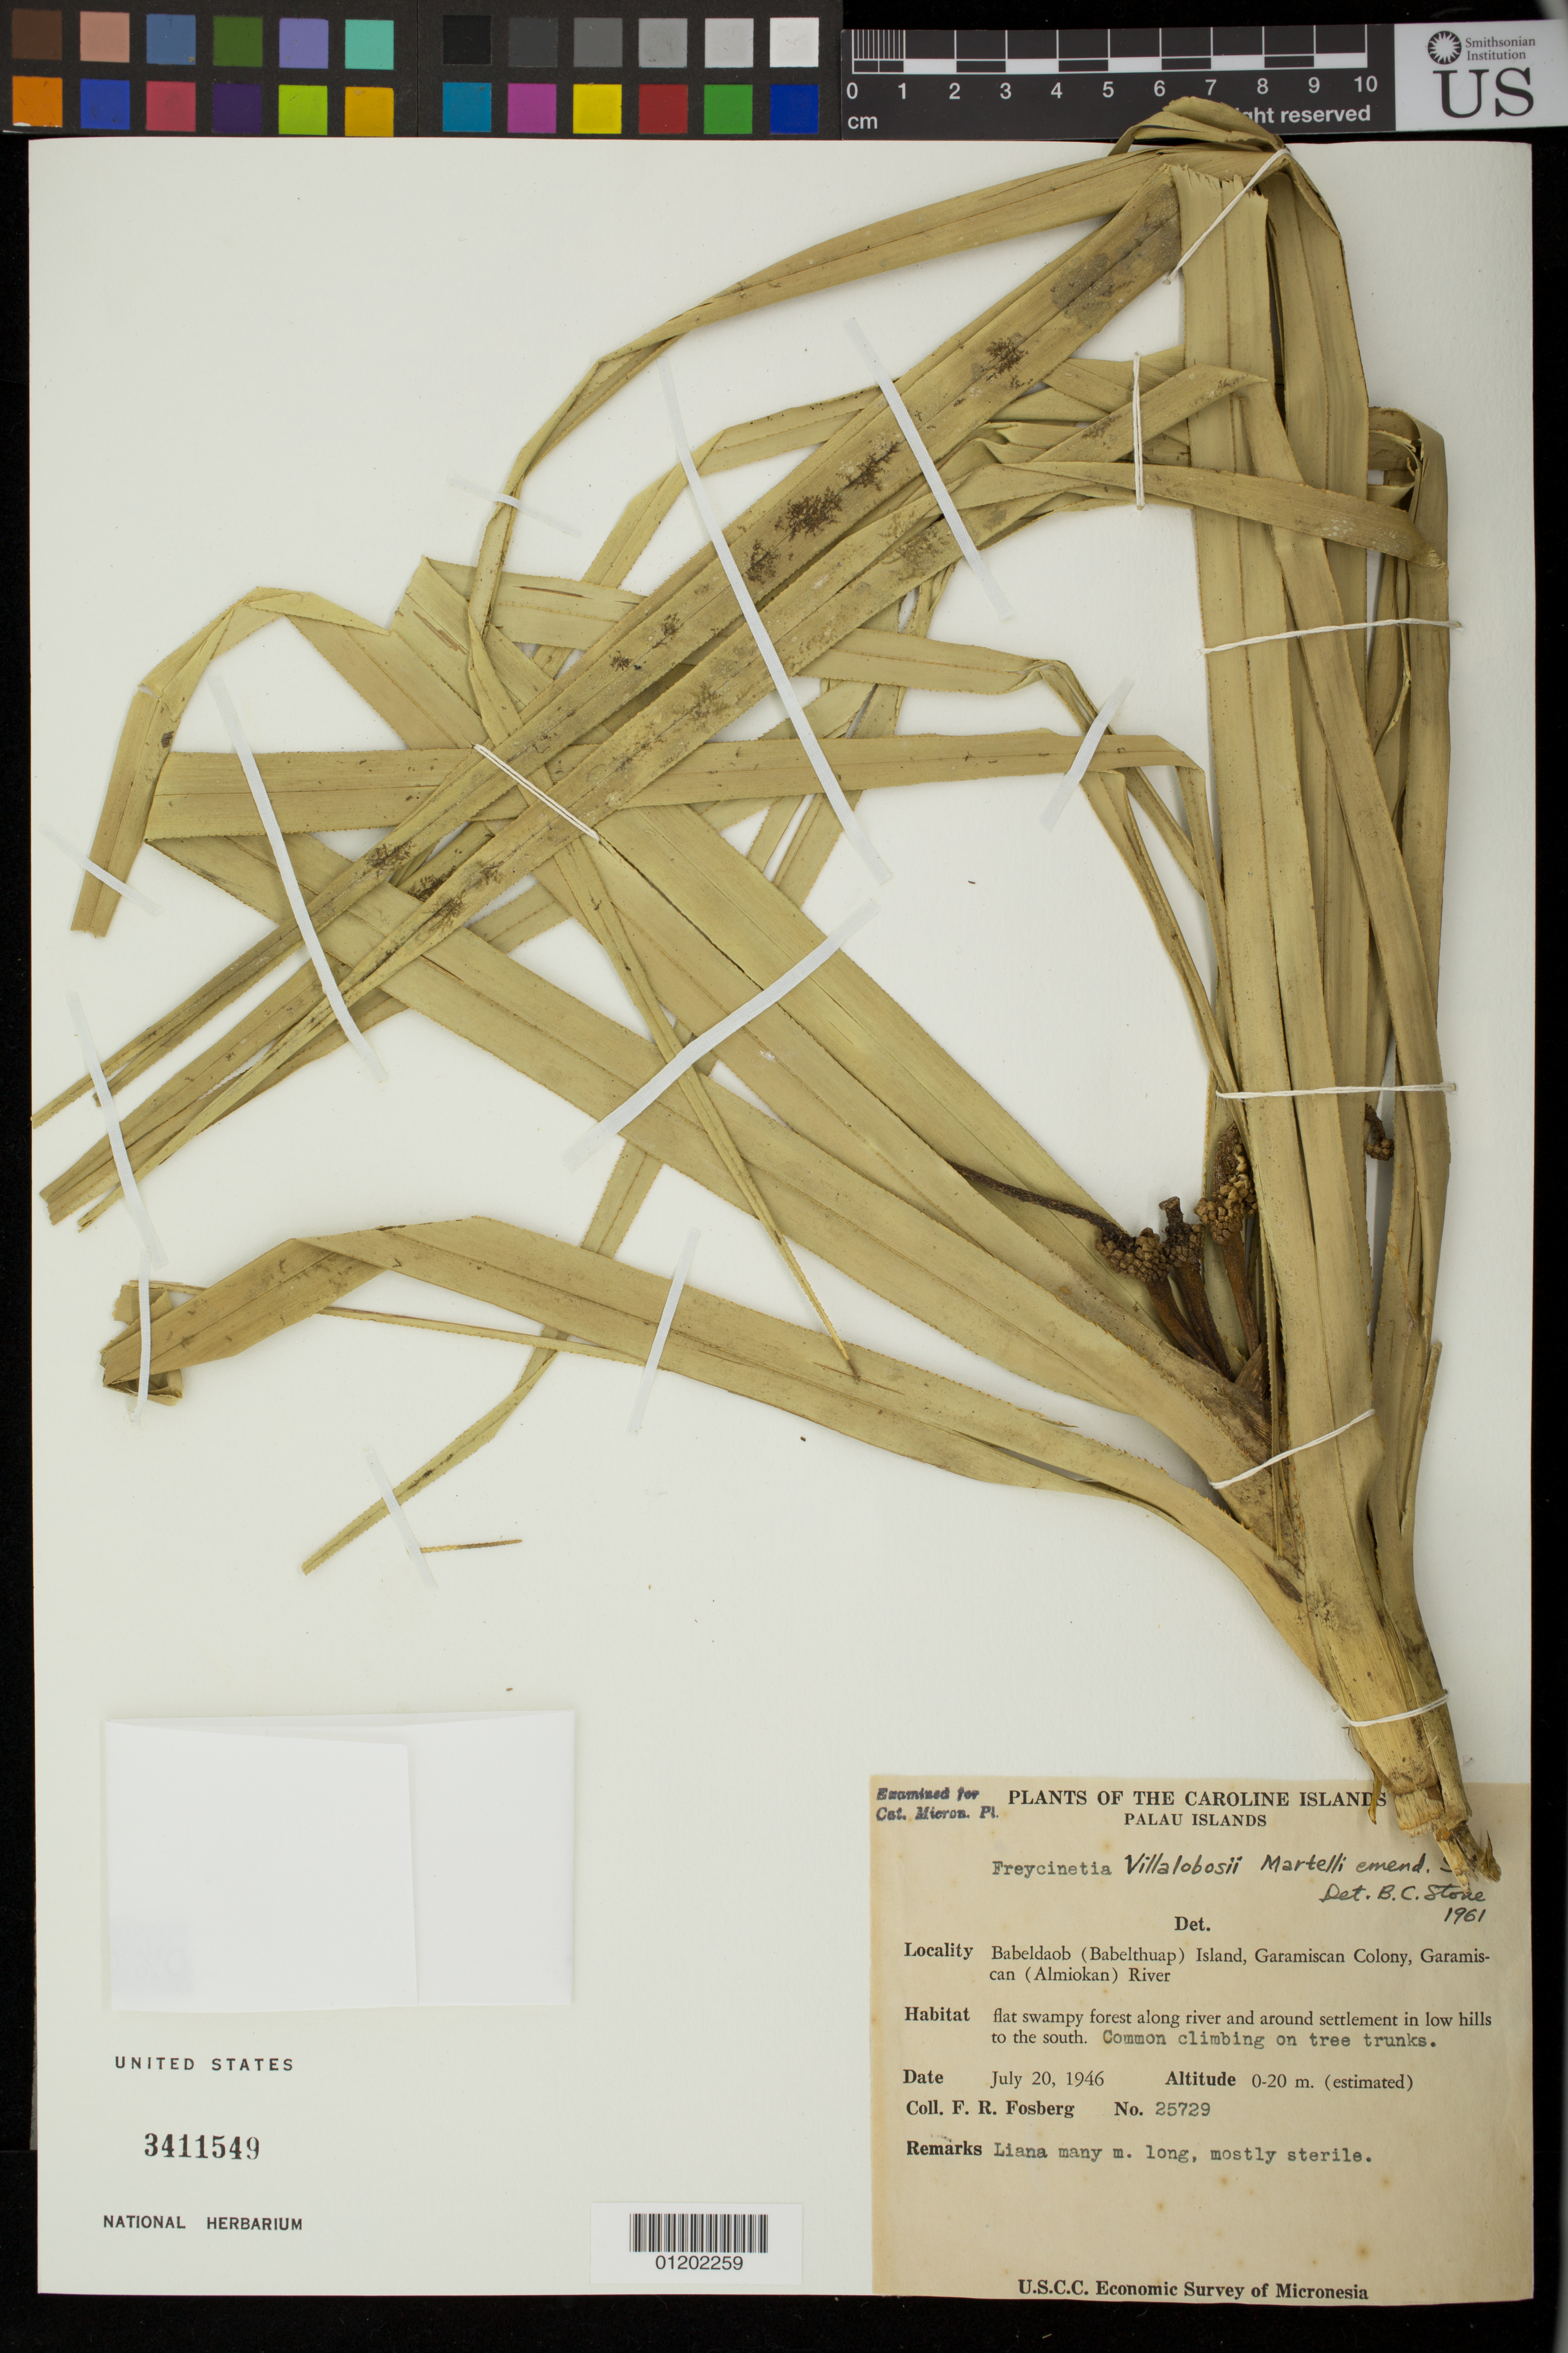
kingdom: Plantae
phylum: Tracheophyta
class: Liliopsida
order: Pandanales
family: Pandanaceae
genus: Freycinetia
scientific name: Freycinetia villalobosii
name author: Martelli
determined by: Stone, Benjamin C.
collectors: F. R. Fosberg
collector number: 25729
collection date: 1946-07-20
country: Palau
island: Babeldaob [Babelthuap]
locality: Garamiscan colony, Garamiscan (Almiokan) river.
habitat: Flat swampy forest along river.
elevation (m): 0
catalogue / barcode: US 3411549